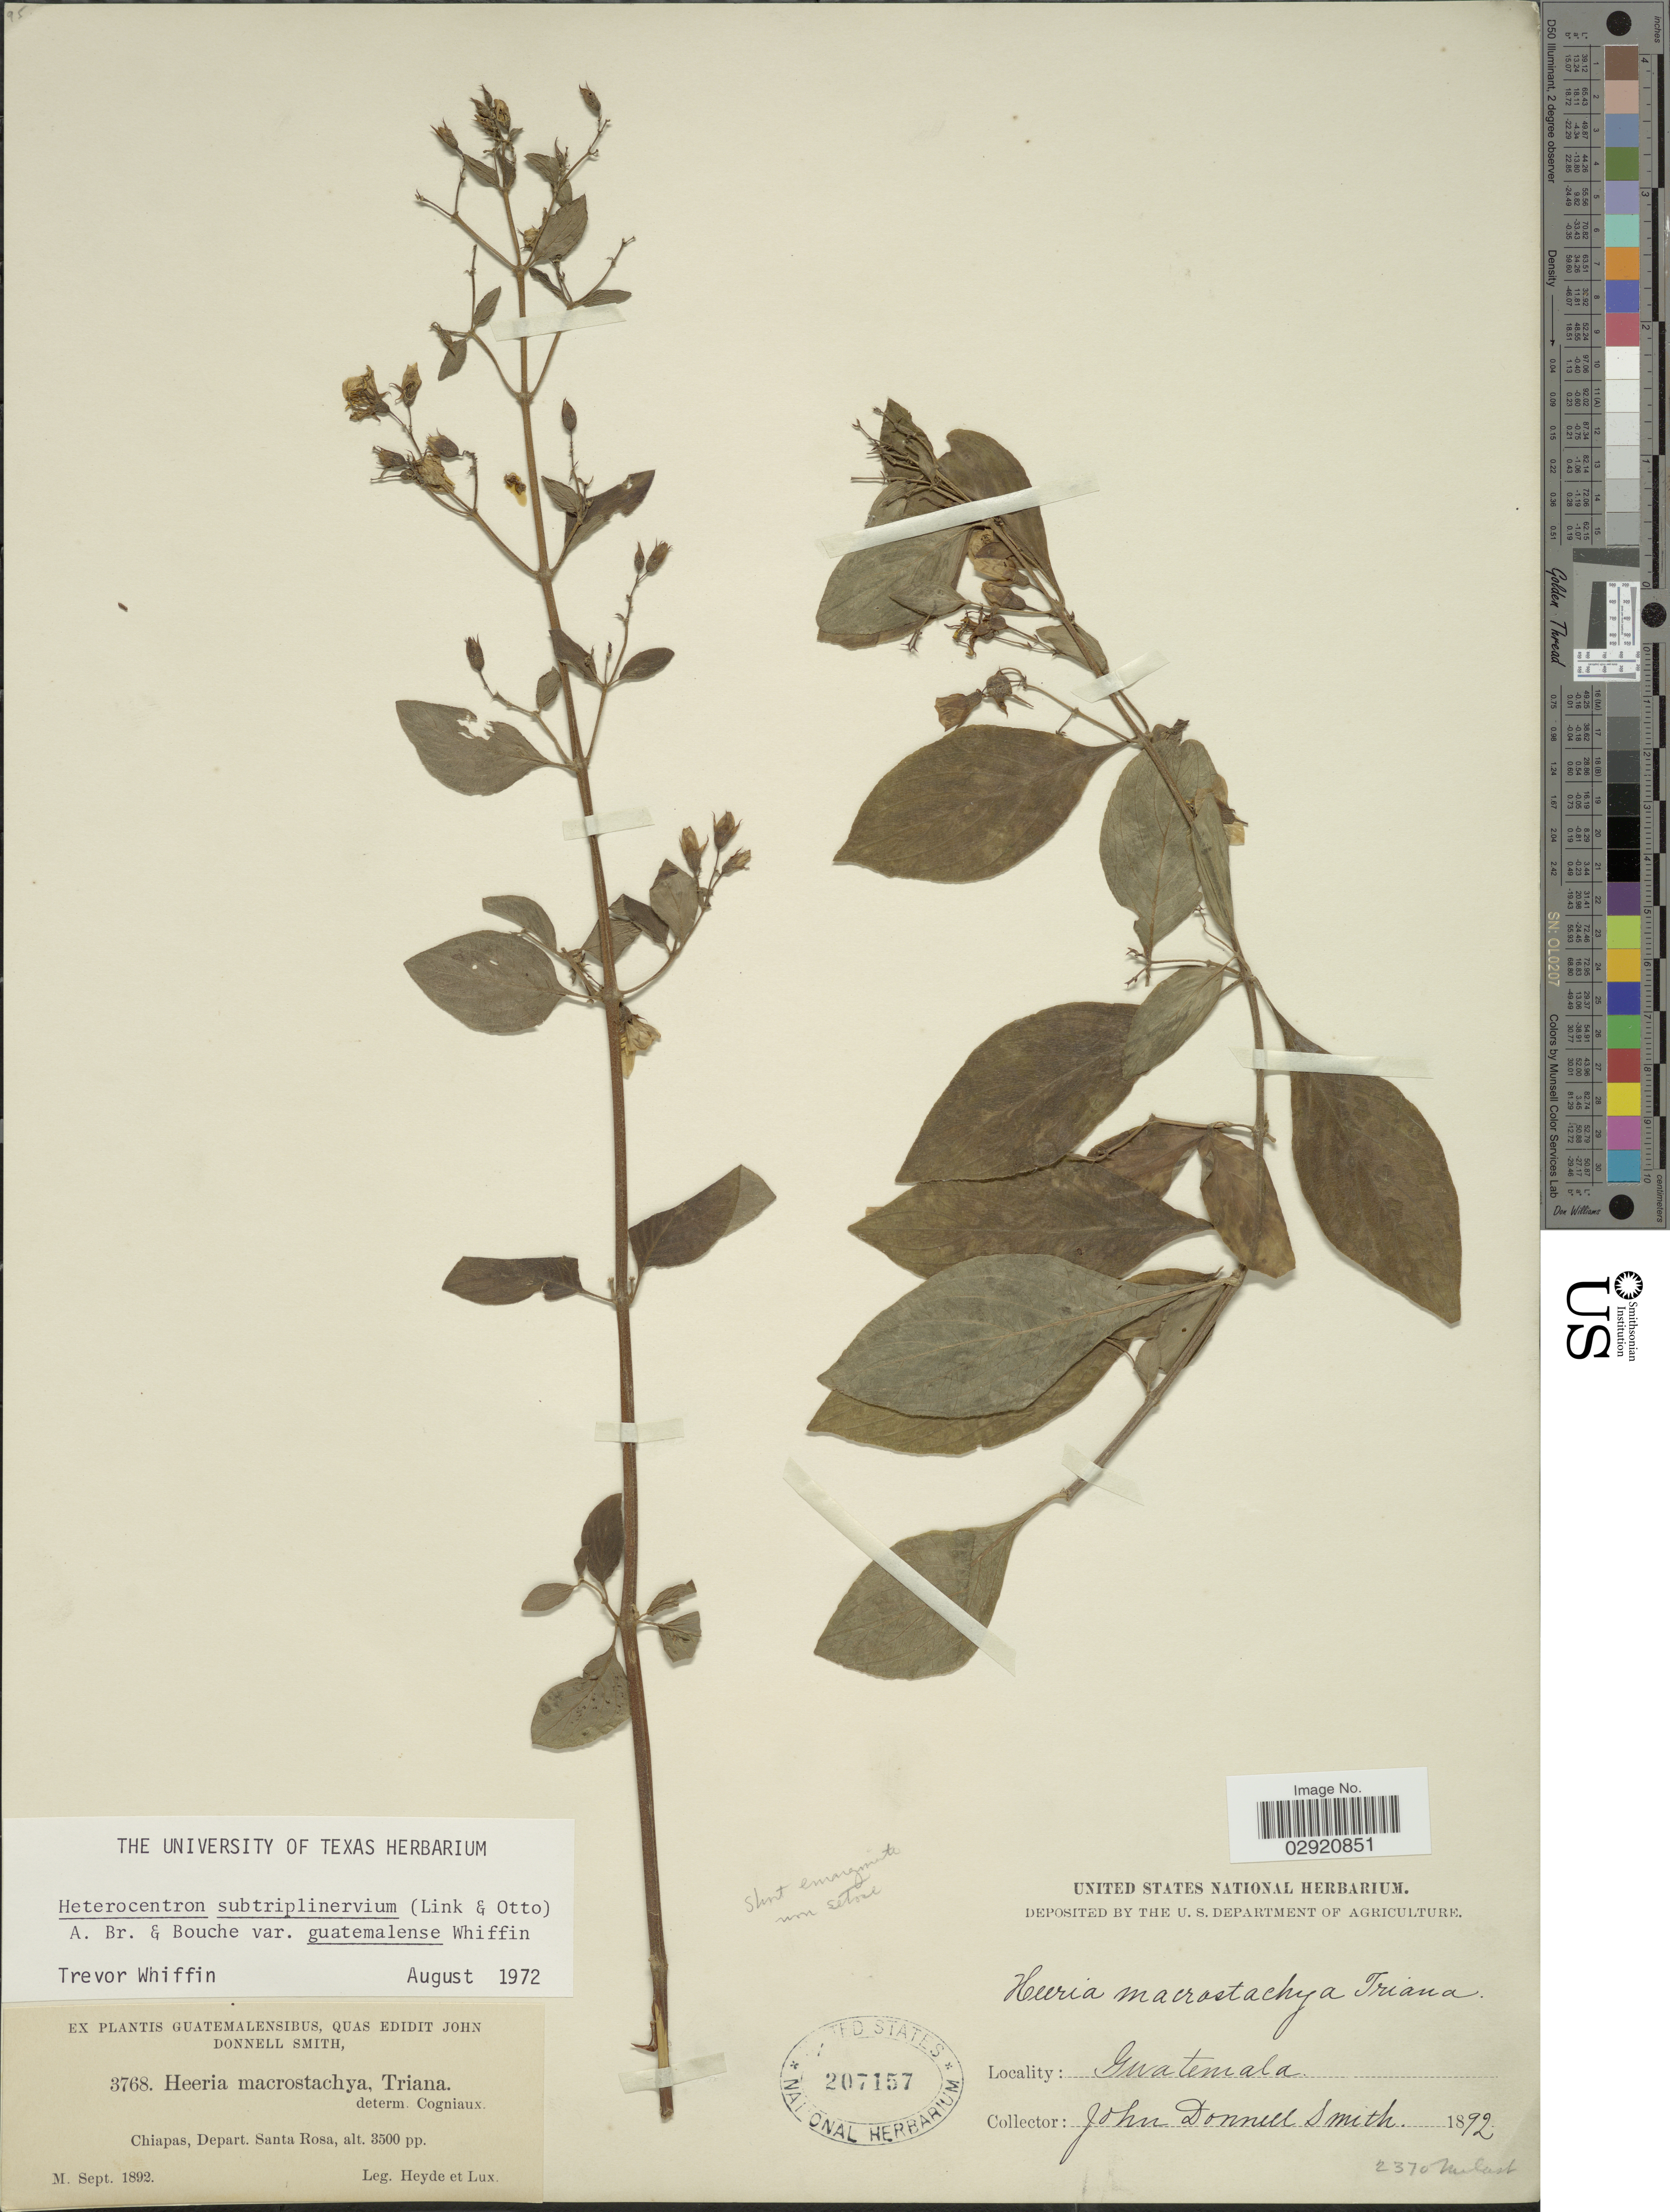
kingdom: Plantae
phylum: Tracheophyta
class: Magnoliopsida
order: Myrtales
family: Melastomataceae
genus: Heterocentron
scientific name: Heterocentron subtriplinervium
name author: (Link & Otto) A. Braun & C.D. Bouché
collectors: Heyde, Lux & J. Donnell Smith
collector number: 3768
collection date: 1892-09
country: Guatemala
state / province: Santa Rosa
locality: Chiapas, Depart. Santa Rosa.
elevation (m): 1067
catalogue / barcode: US 207157